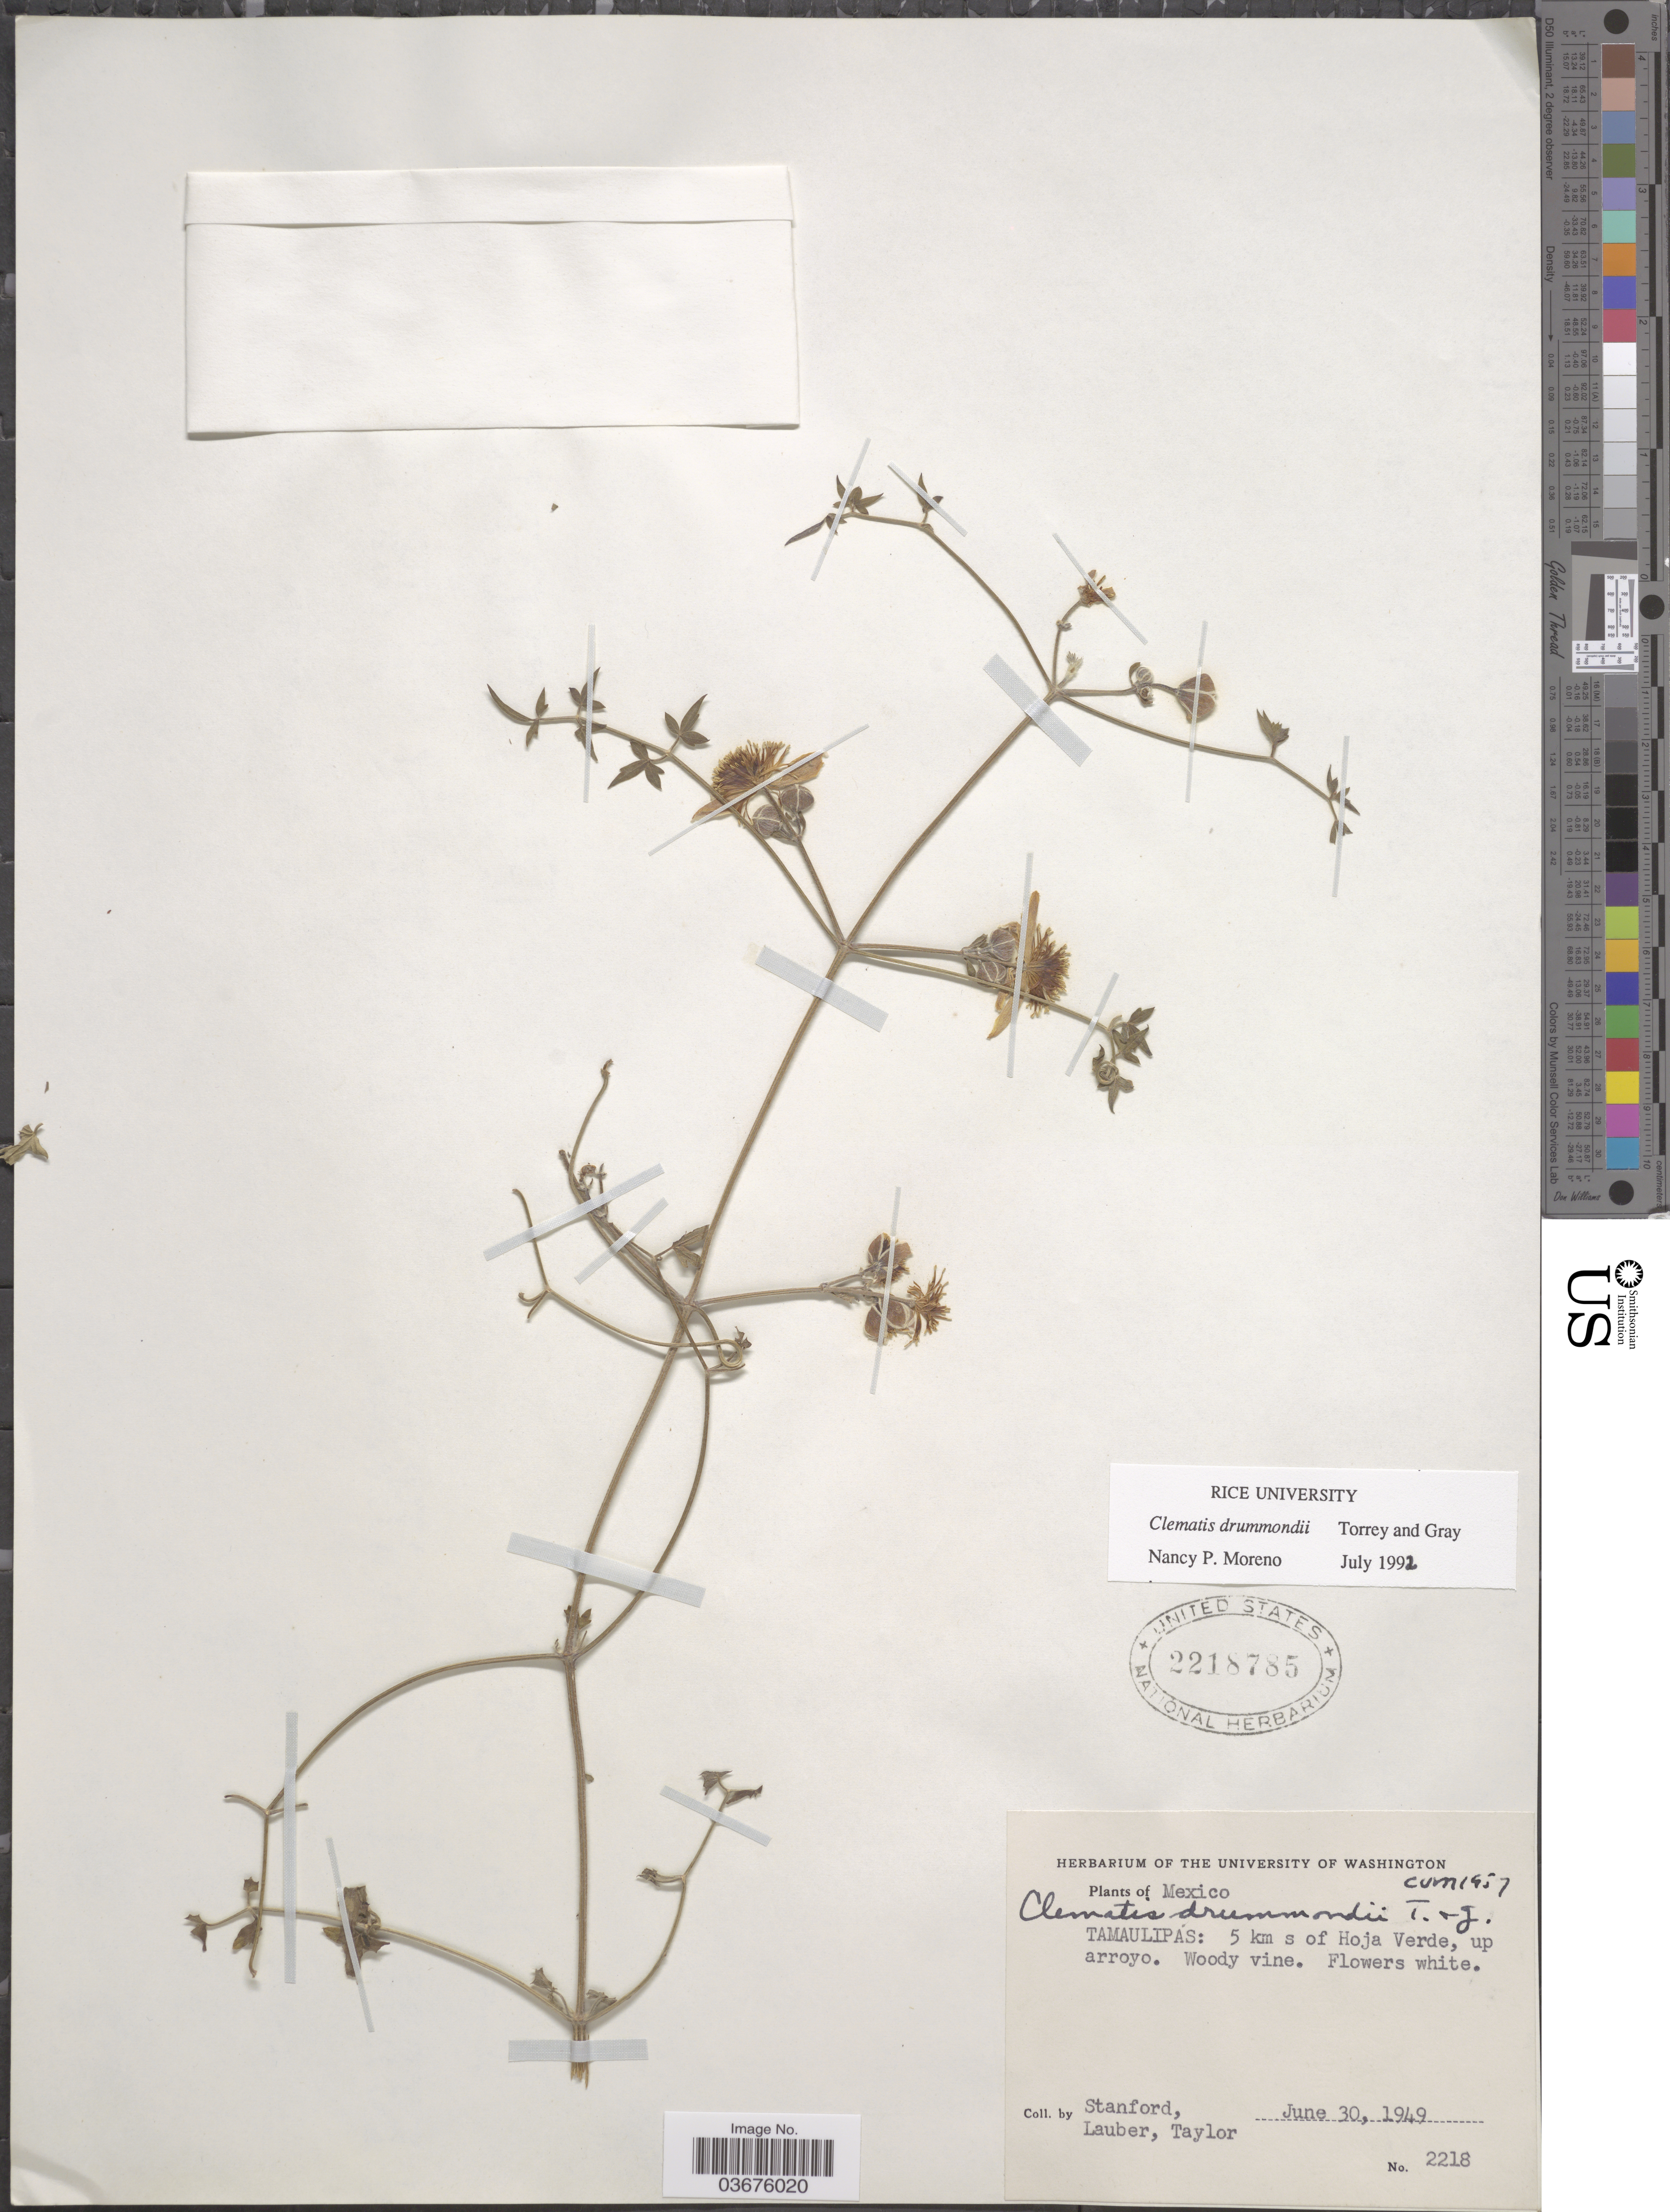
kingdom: Plantae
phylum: Tracheophyta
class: Magnoliopsida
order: Ranunculales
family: Ranunculaceae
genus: Clematis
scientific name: Clematis drummondii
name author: Torr. & A. Gray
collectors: -. Stanford, Lauber, -- & -- Taylor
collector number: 2218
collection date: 1949-06-30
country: Mexico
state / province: Tamaulipas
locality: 5 km s of Hoja Verde, up arroyo.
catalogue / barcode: US 2218785